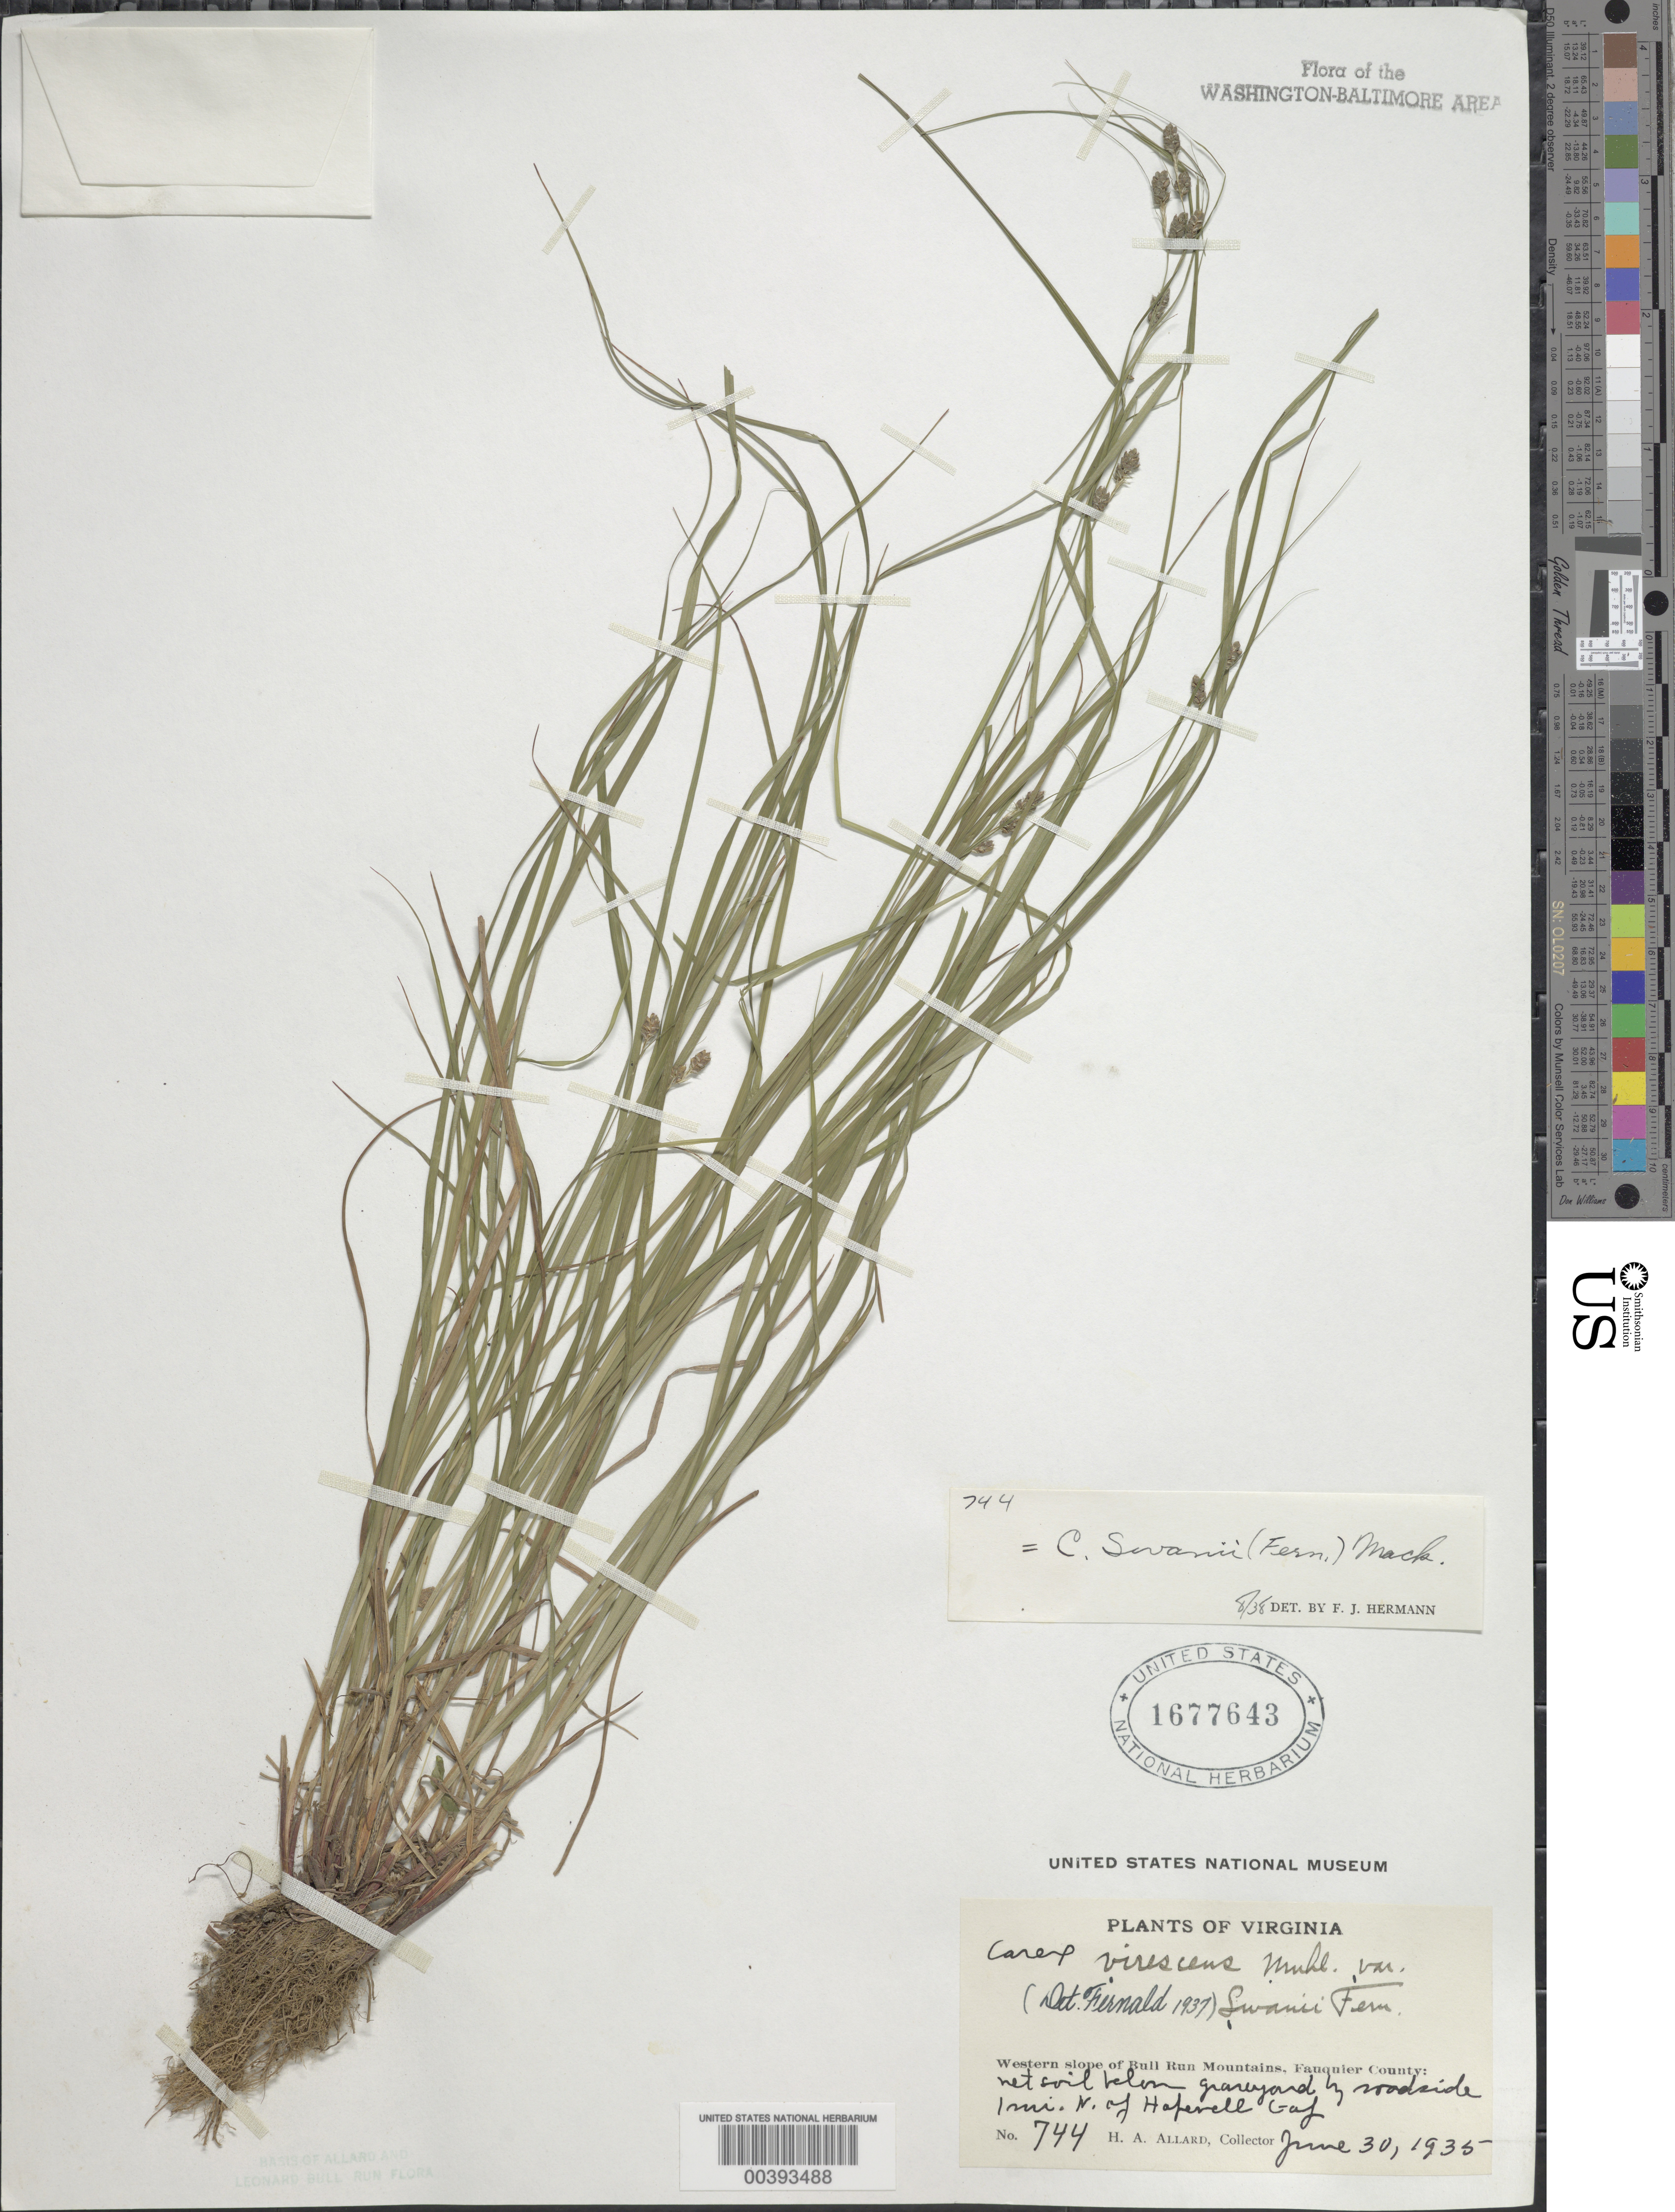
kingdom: Plantae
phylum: Tracheophyta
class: Liliopsida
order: Poales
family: Cyperaceae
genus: Carex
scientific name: Carex swanii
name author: (Fernald) Mack.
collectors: H. A. Allard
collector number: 744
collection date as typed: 30 Jun 1935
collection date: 1935-06-30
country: United States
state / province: Virginia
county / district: Fauquier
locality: North of Hopewell Gap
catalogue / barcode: US 1677643